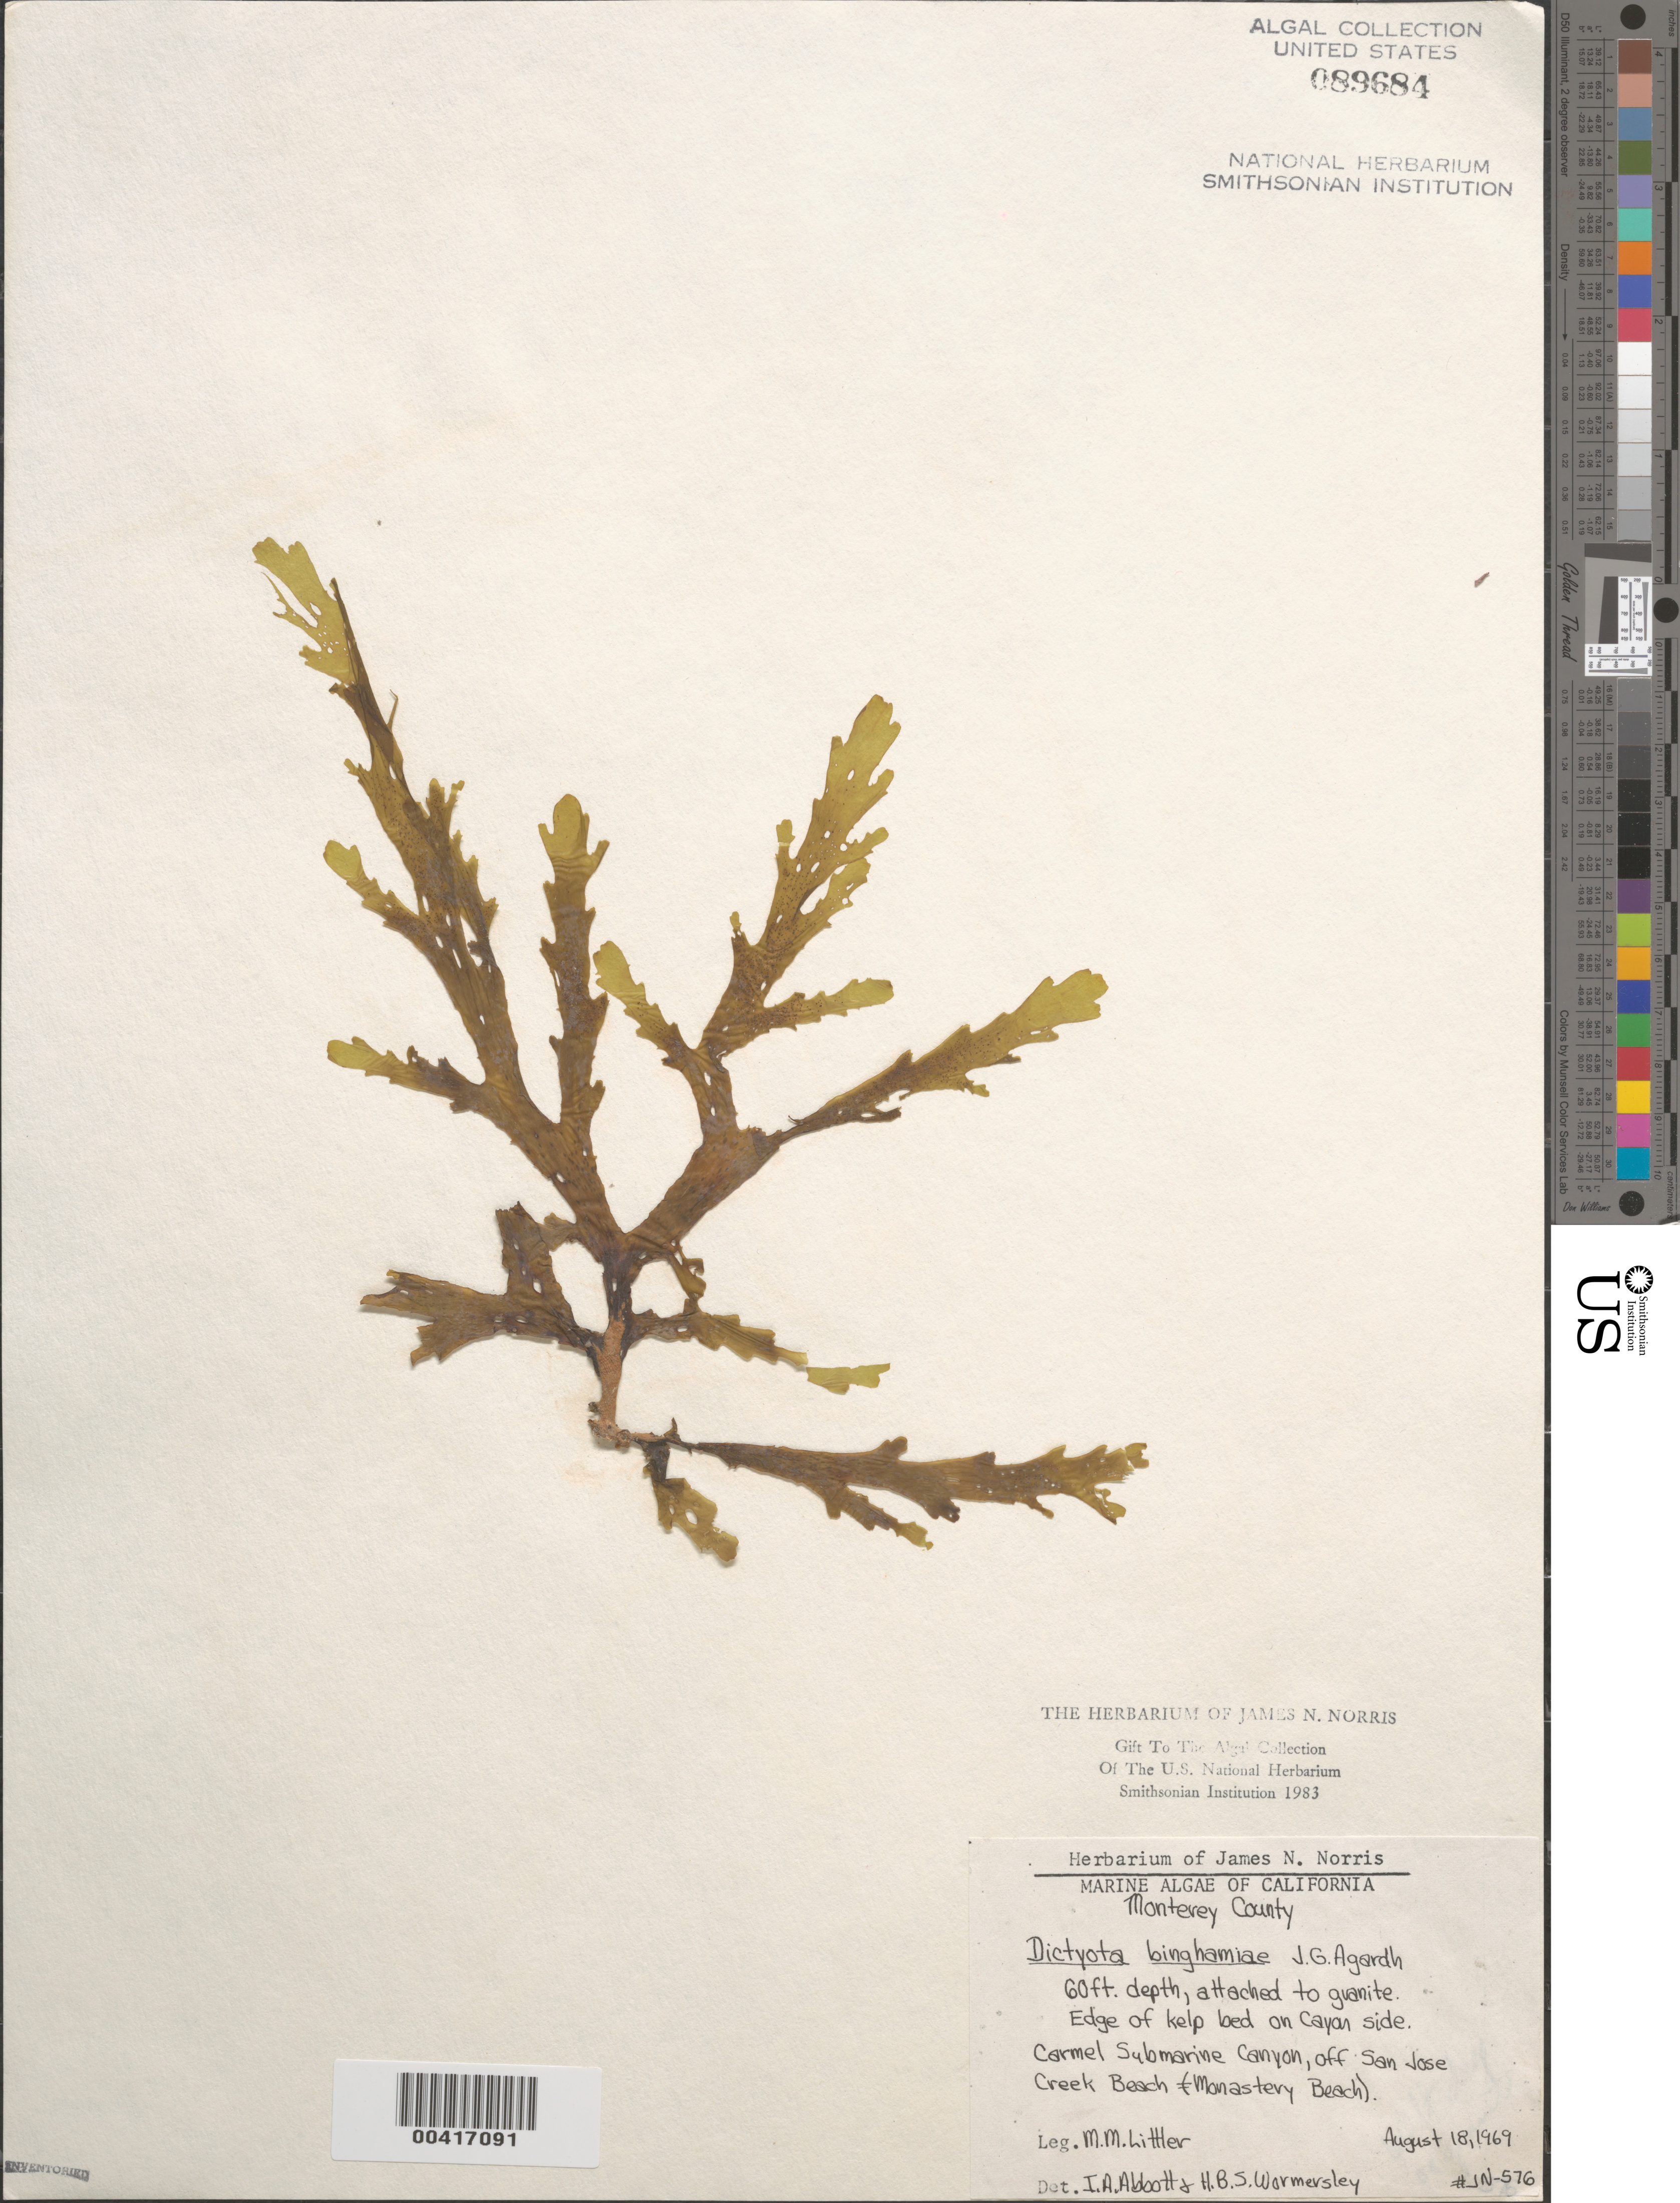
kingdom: Chromista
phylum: Ochrophyta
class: Phaeophyceae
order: Dictyotales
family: Dictyotaceae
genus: Dictyota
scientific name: Dictyota binghamiae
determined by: Abbott, I. A.; Womersley, H. B.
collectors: M. M. Littler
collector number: Jn-576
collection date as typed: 18 Aug 1969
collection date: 1969-08-18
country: United States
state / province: California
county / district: Monterey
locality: Carmel Submarine Canyon, off Monastery Beach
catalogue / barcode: US 89684